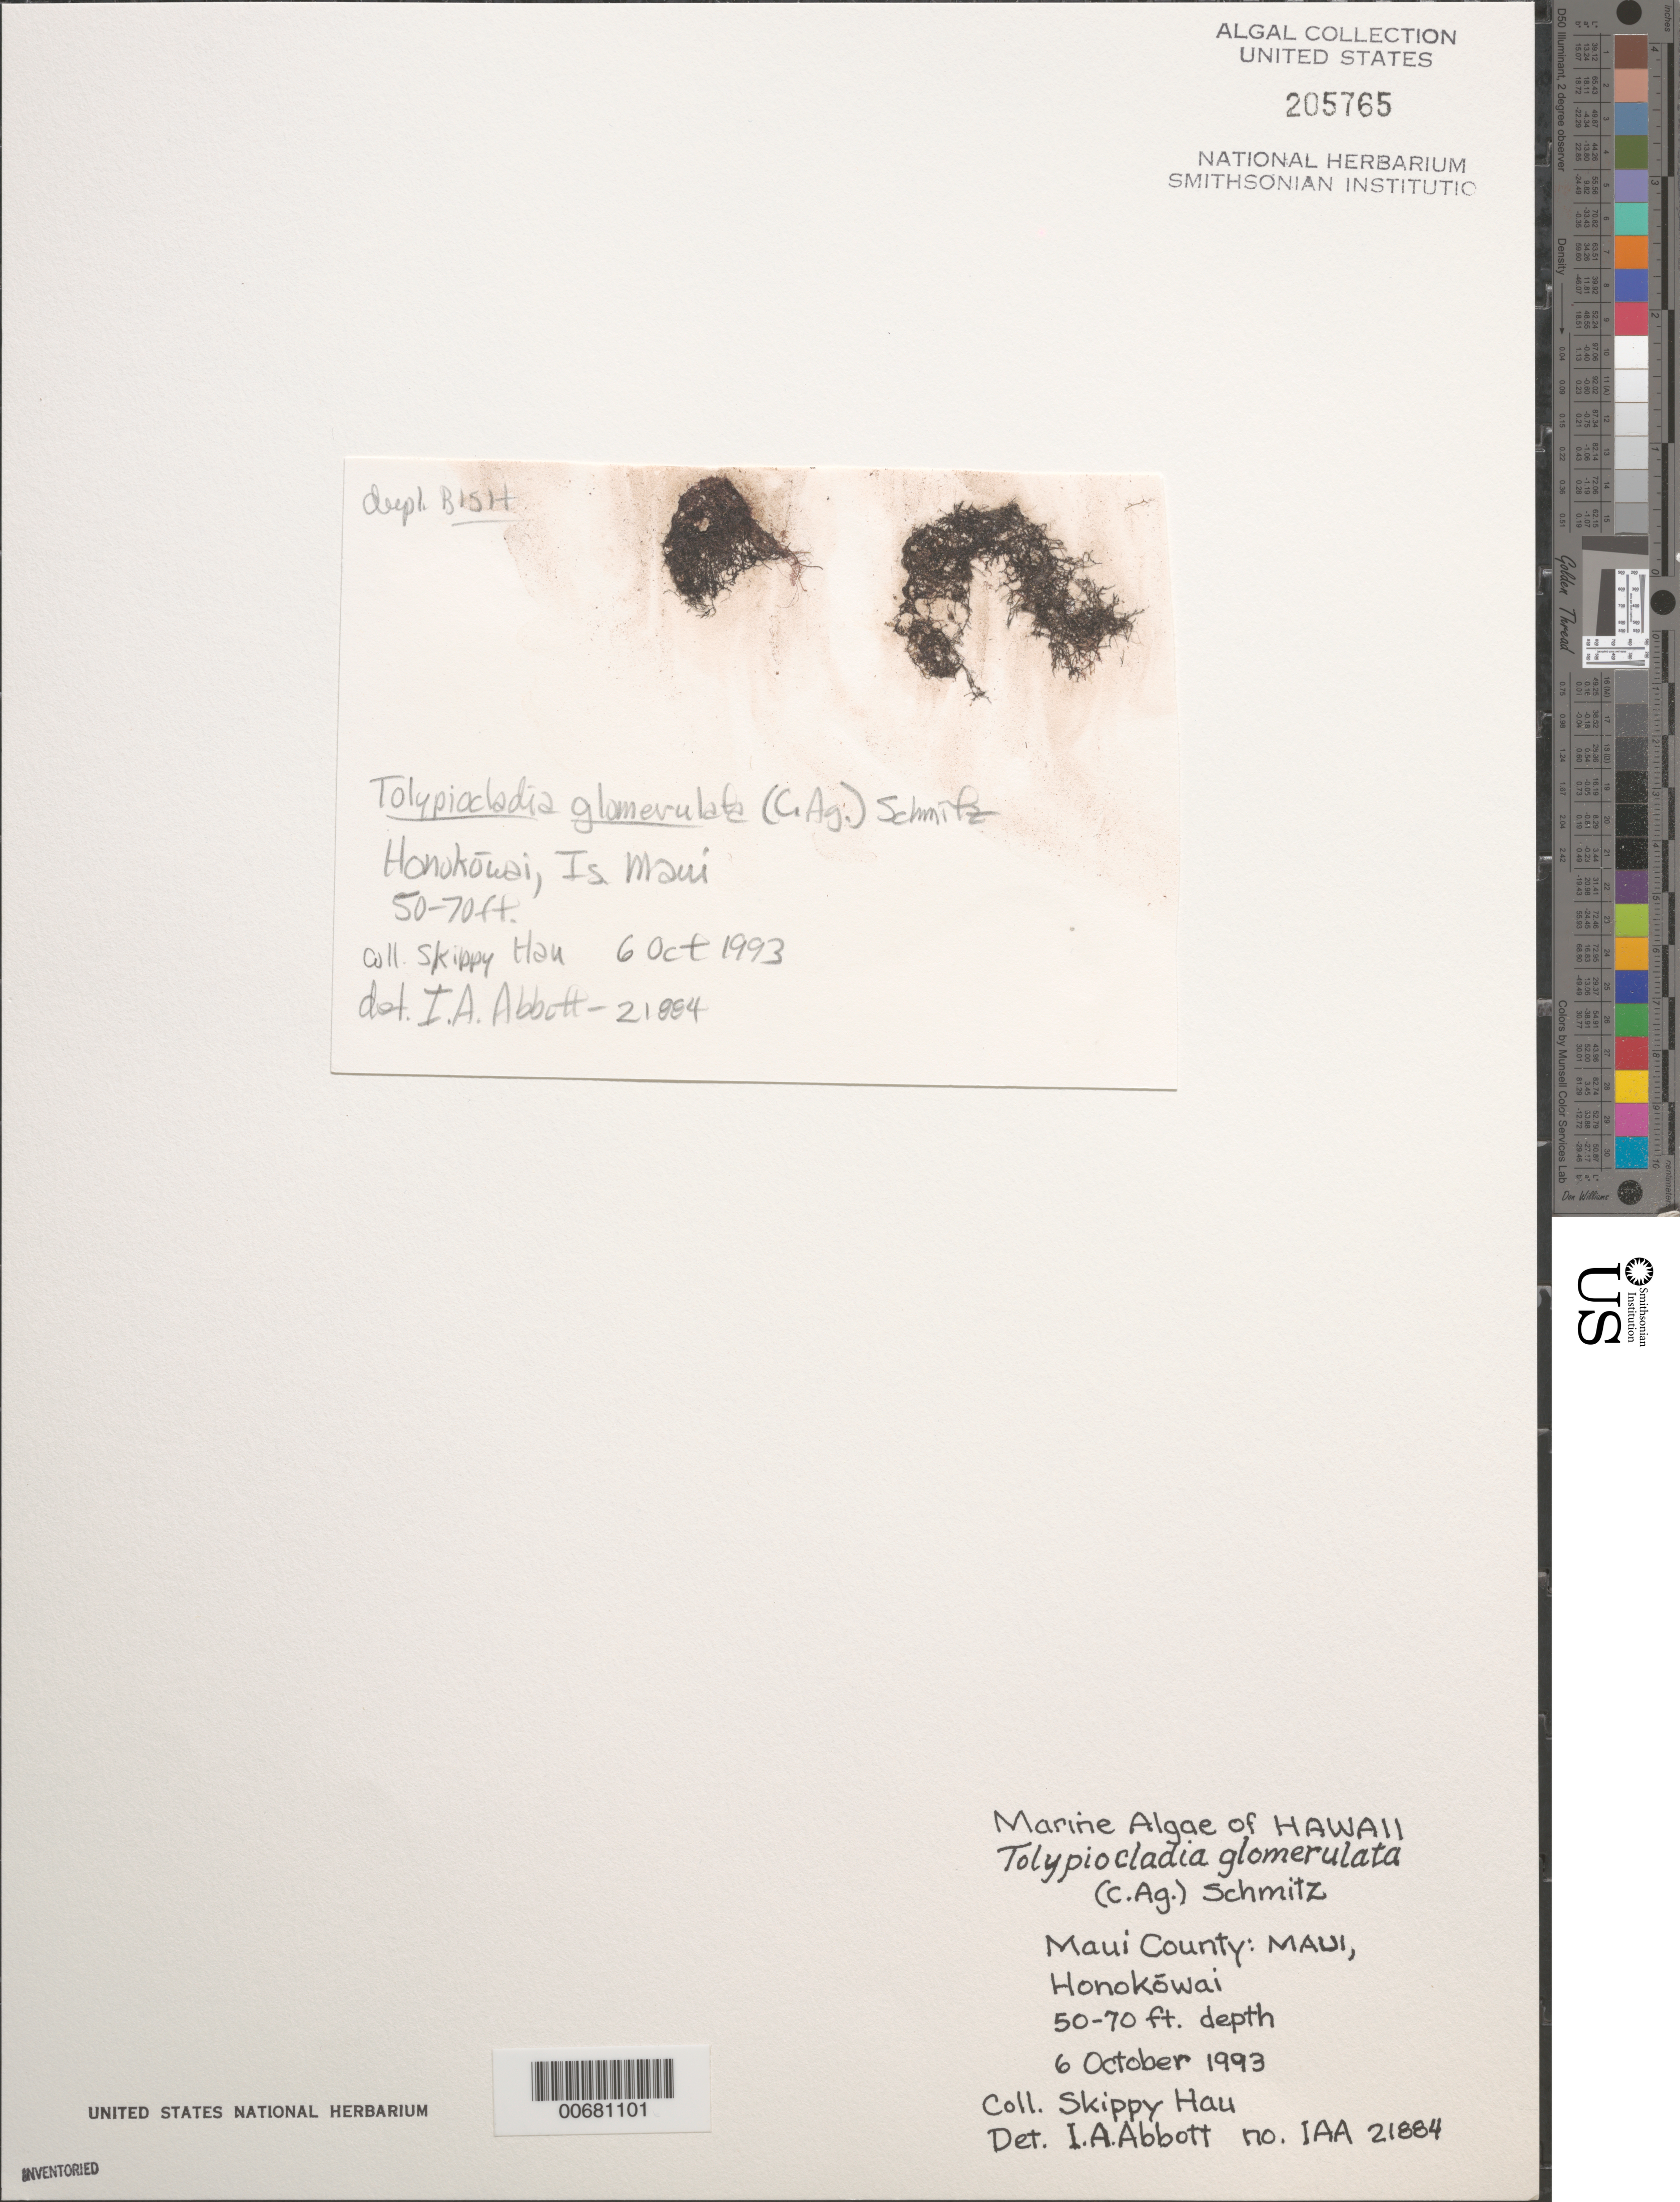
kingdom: Plantae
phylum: Rhodophyta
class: Florideophyceae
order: Ceramiales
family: Rhodomelaceae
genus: Tolypiocladia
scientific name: Tolypiocladia glomerulata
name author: (C. Agardh) F. Schmitz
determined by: Abbott, Isabella A.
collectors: S. Hau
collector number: IAA 21884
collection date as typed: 06 Oct 1993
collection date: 1993-10-06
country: United States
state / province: Hawaii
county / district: Maui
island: Maui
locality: Honokowai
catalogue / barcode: US 205765